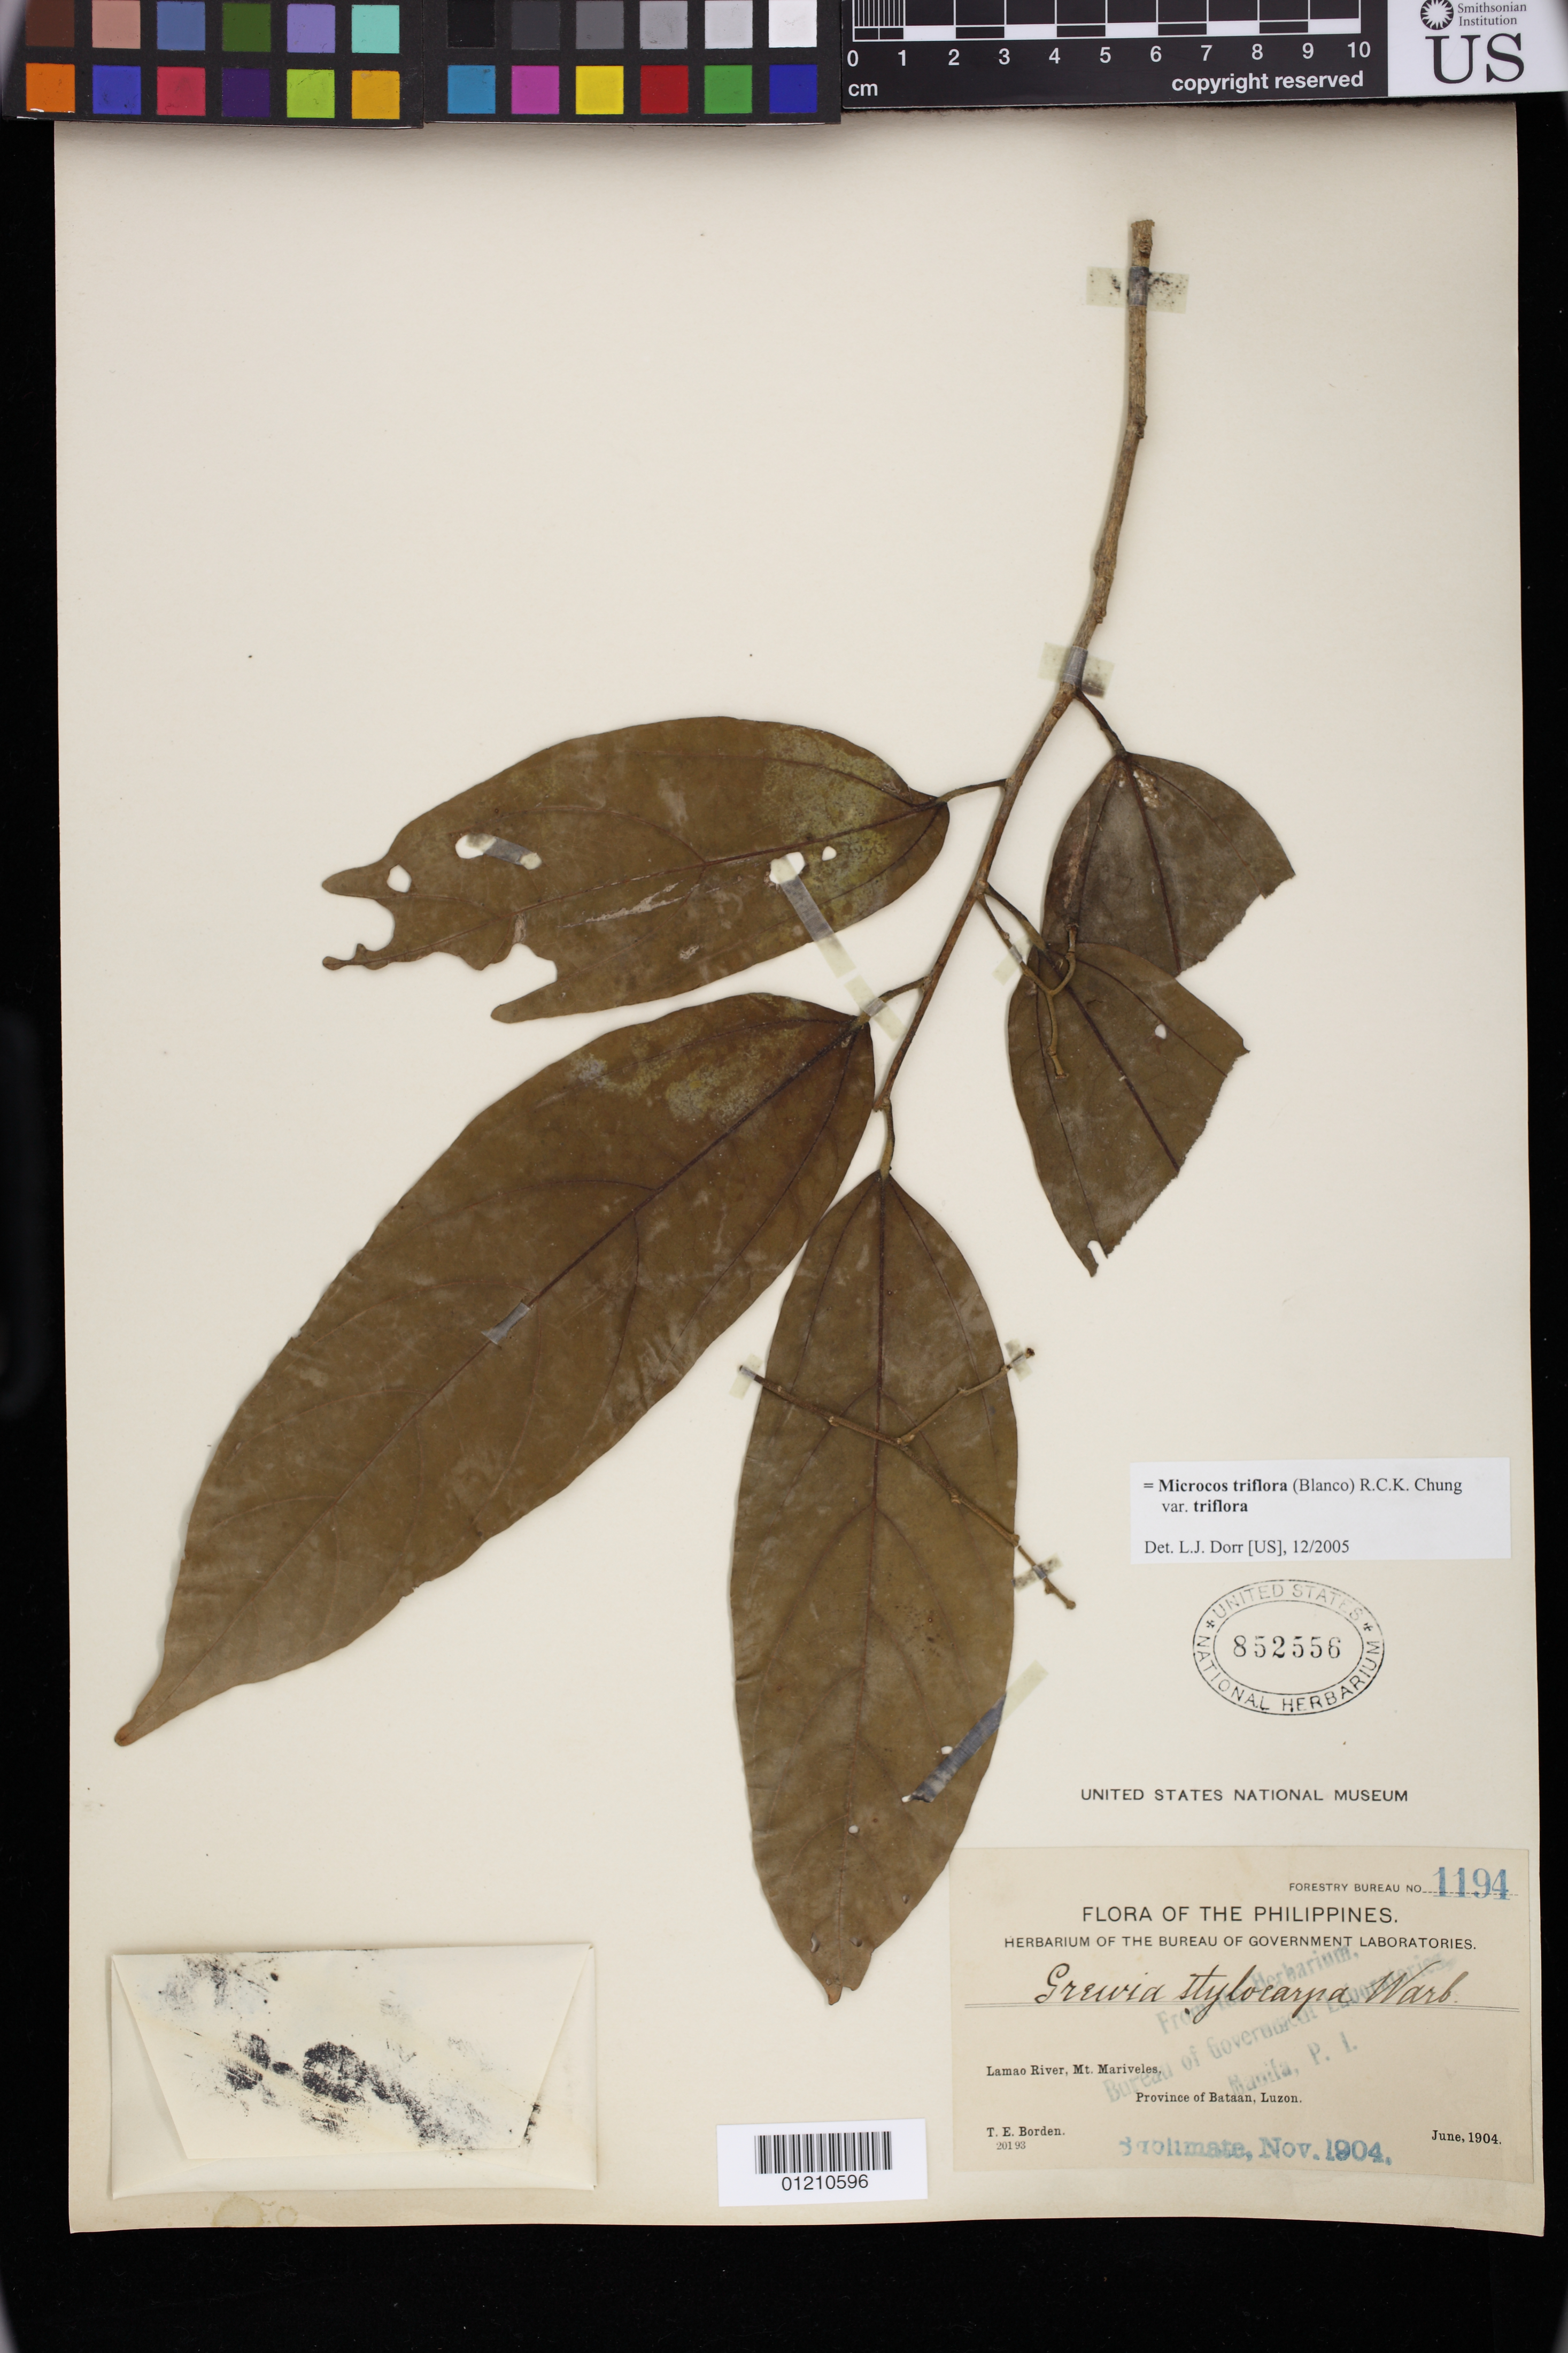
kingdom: Plantae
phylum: Tracheophyta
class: Magnoliopsida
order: Malvales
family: Malvaceae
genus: Microcos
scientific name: Microcos triflora var. triflora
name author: (Blanco) R.C.K. Chung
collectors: T. E. Borden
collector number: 20193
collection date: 1904-06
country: Philippines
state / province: Central Luzon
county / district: Bataan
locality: Lamao Riverr,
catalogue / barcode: US 852556